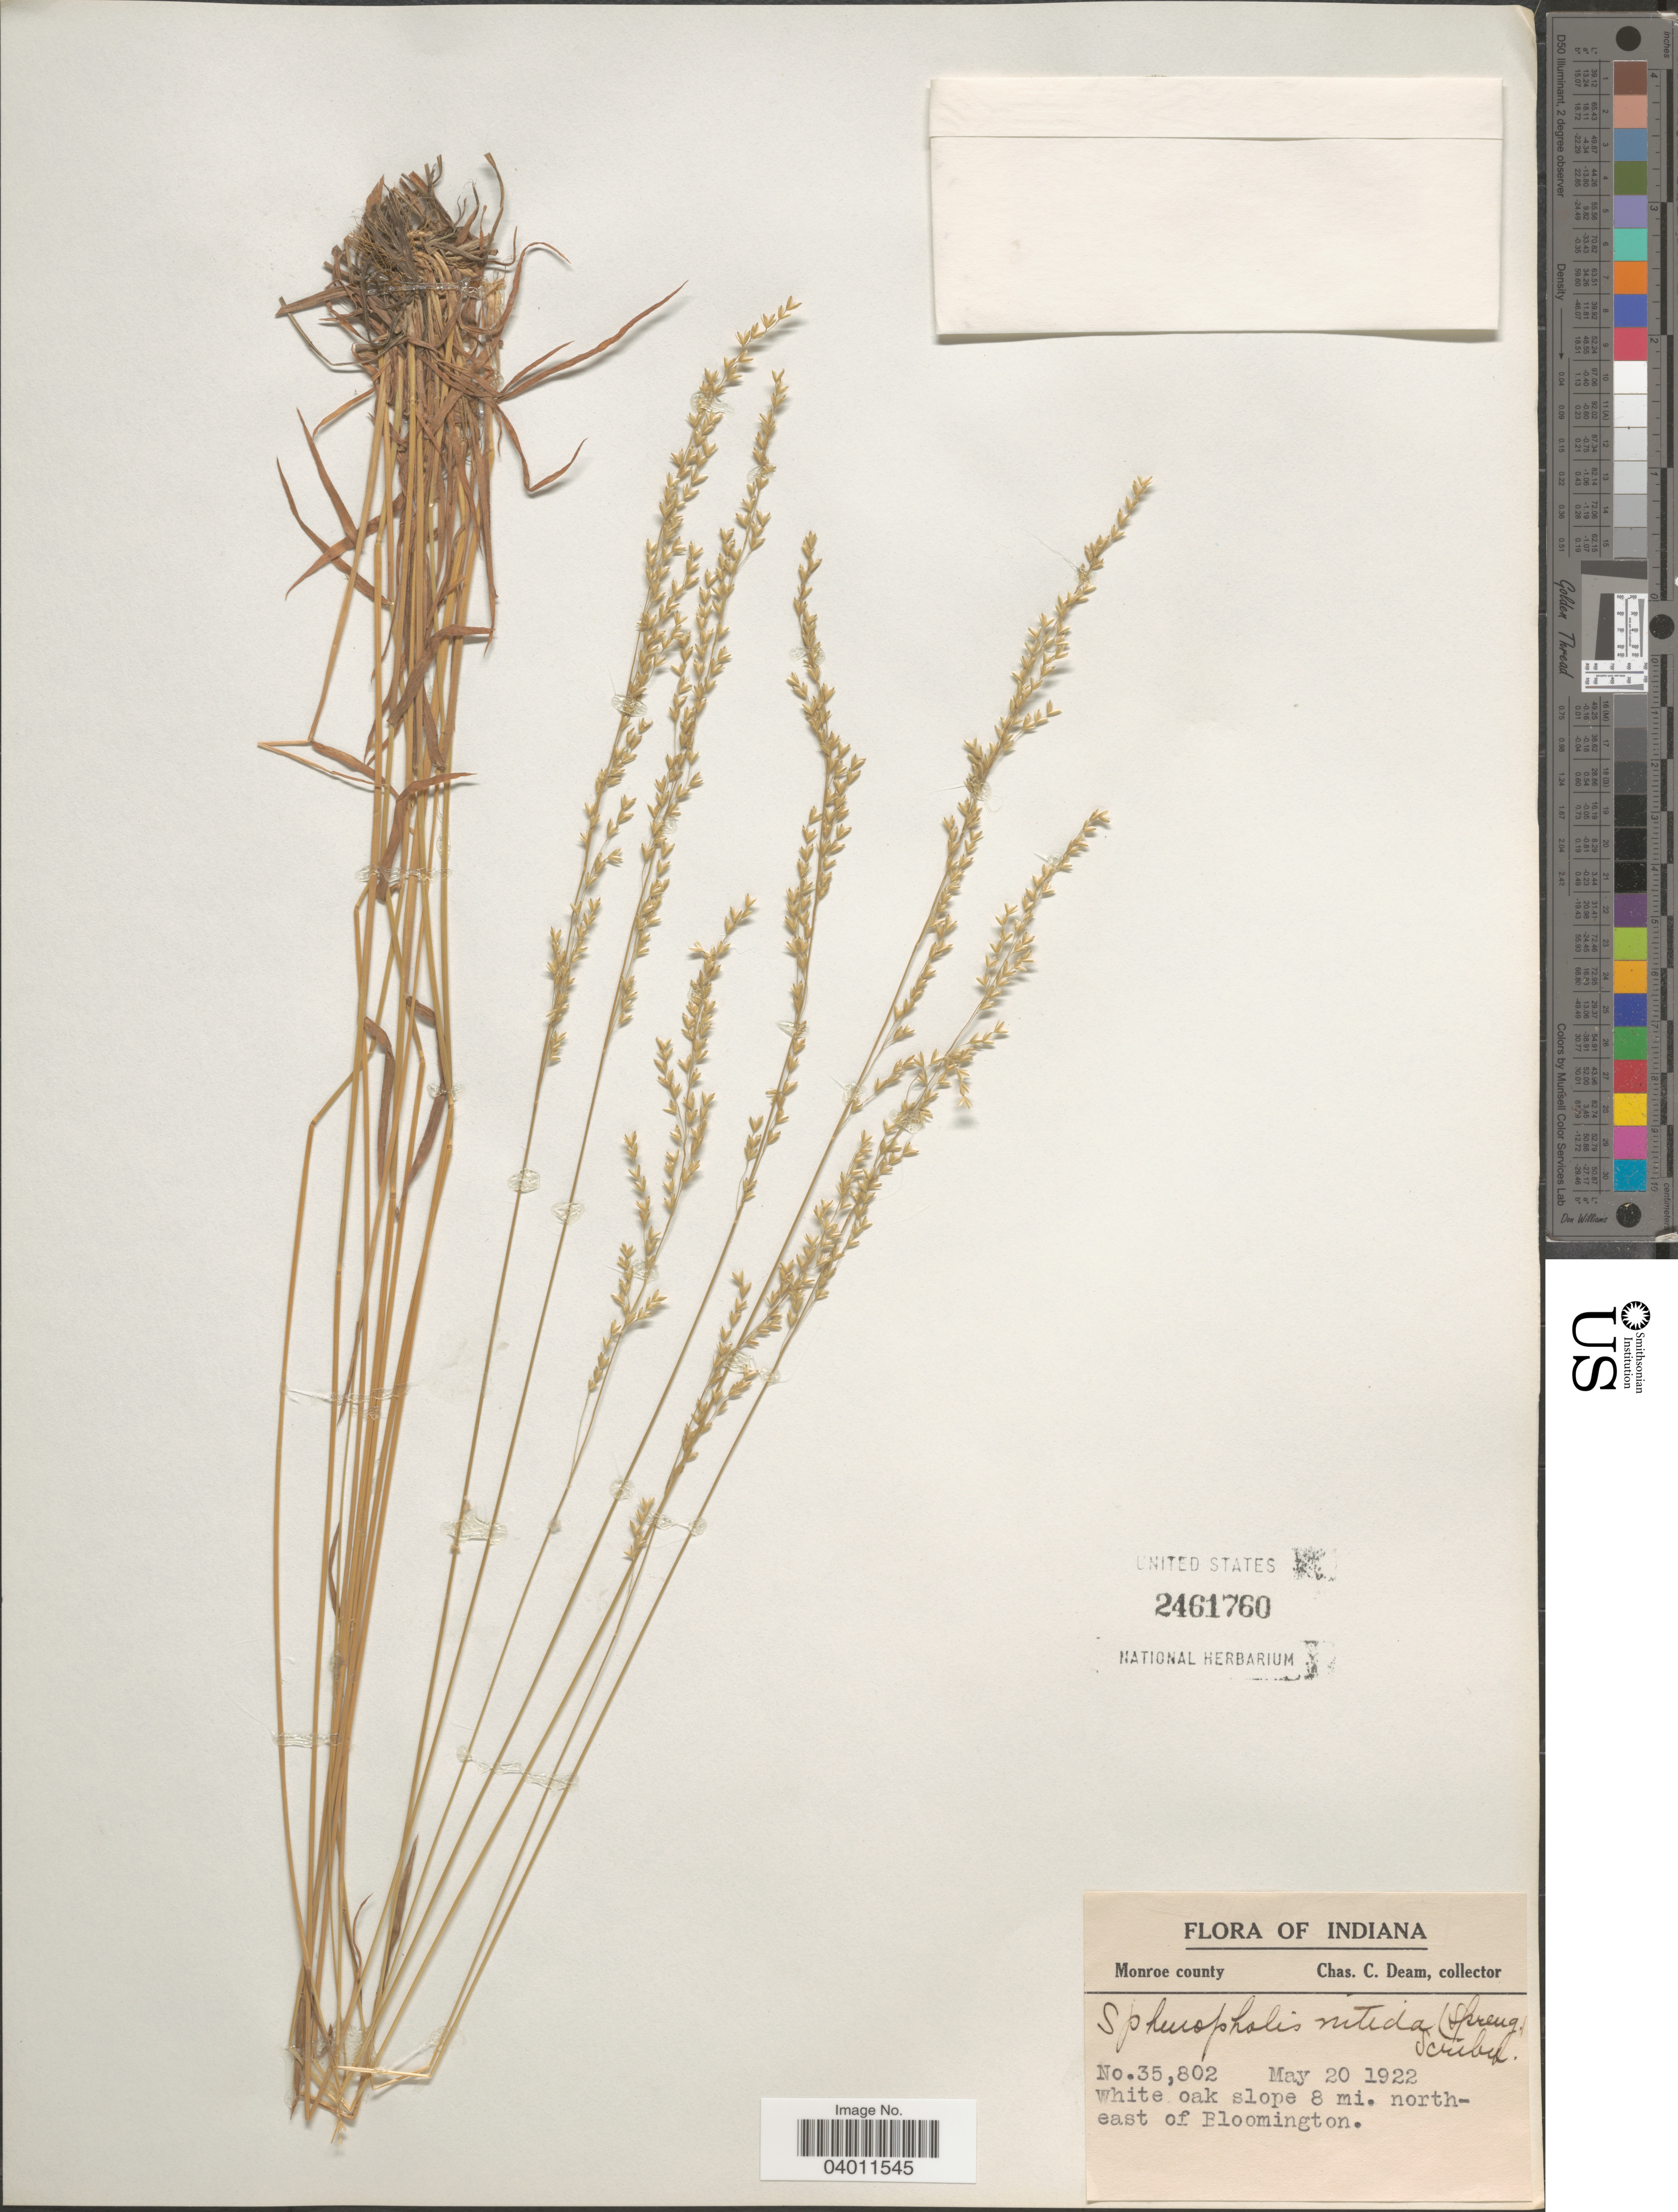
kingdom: Plantae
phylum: Tracheophyta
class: Liliopsida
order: Poales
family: Poaceae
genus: Sphenopholis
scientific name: Sphenopholis nitida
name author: (Biehler) Scribn.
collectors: C. C. Deam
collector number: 35802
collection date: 1922-05-20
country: United States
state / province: Indiana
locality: Monroe county. White oak slope 8 mi. northeast of Bloomington.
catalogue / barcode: US 2461760